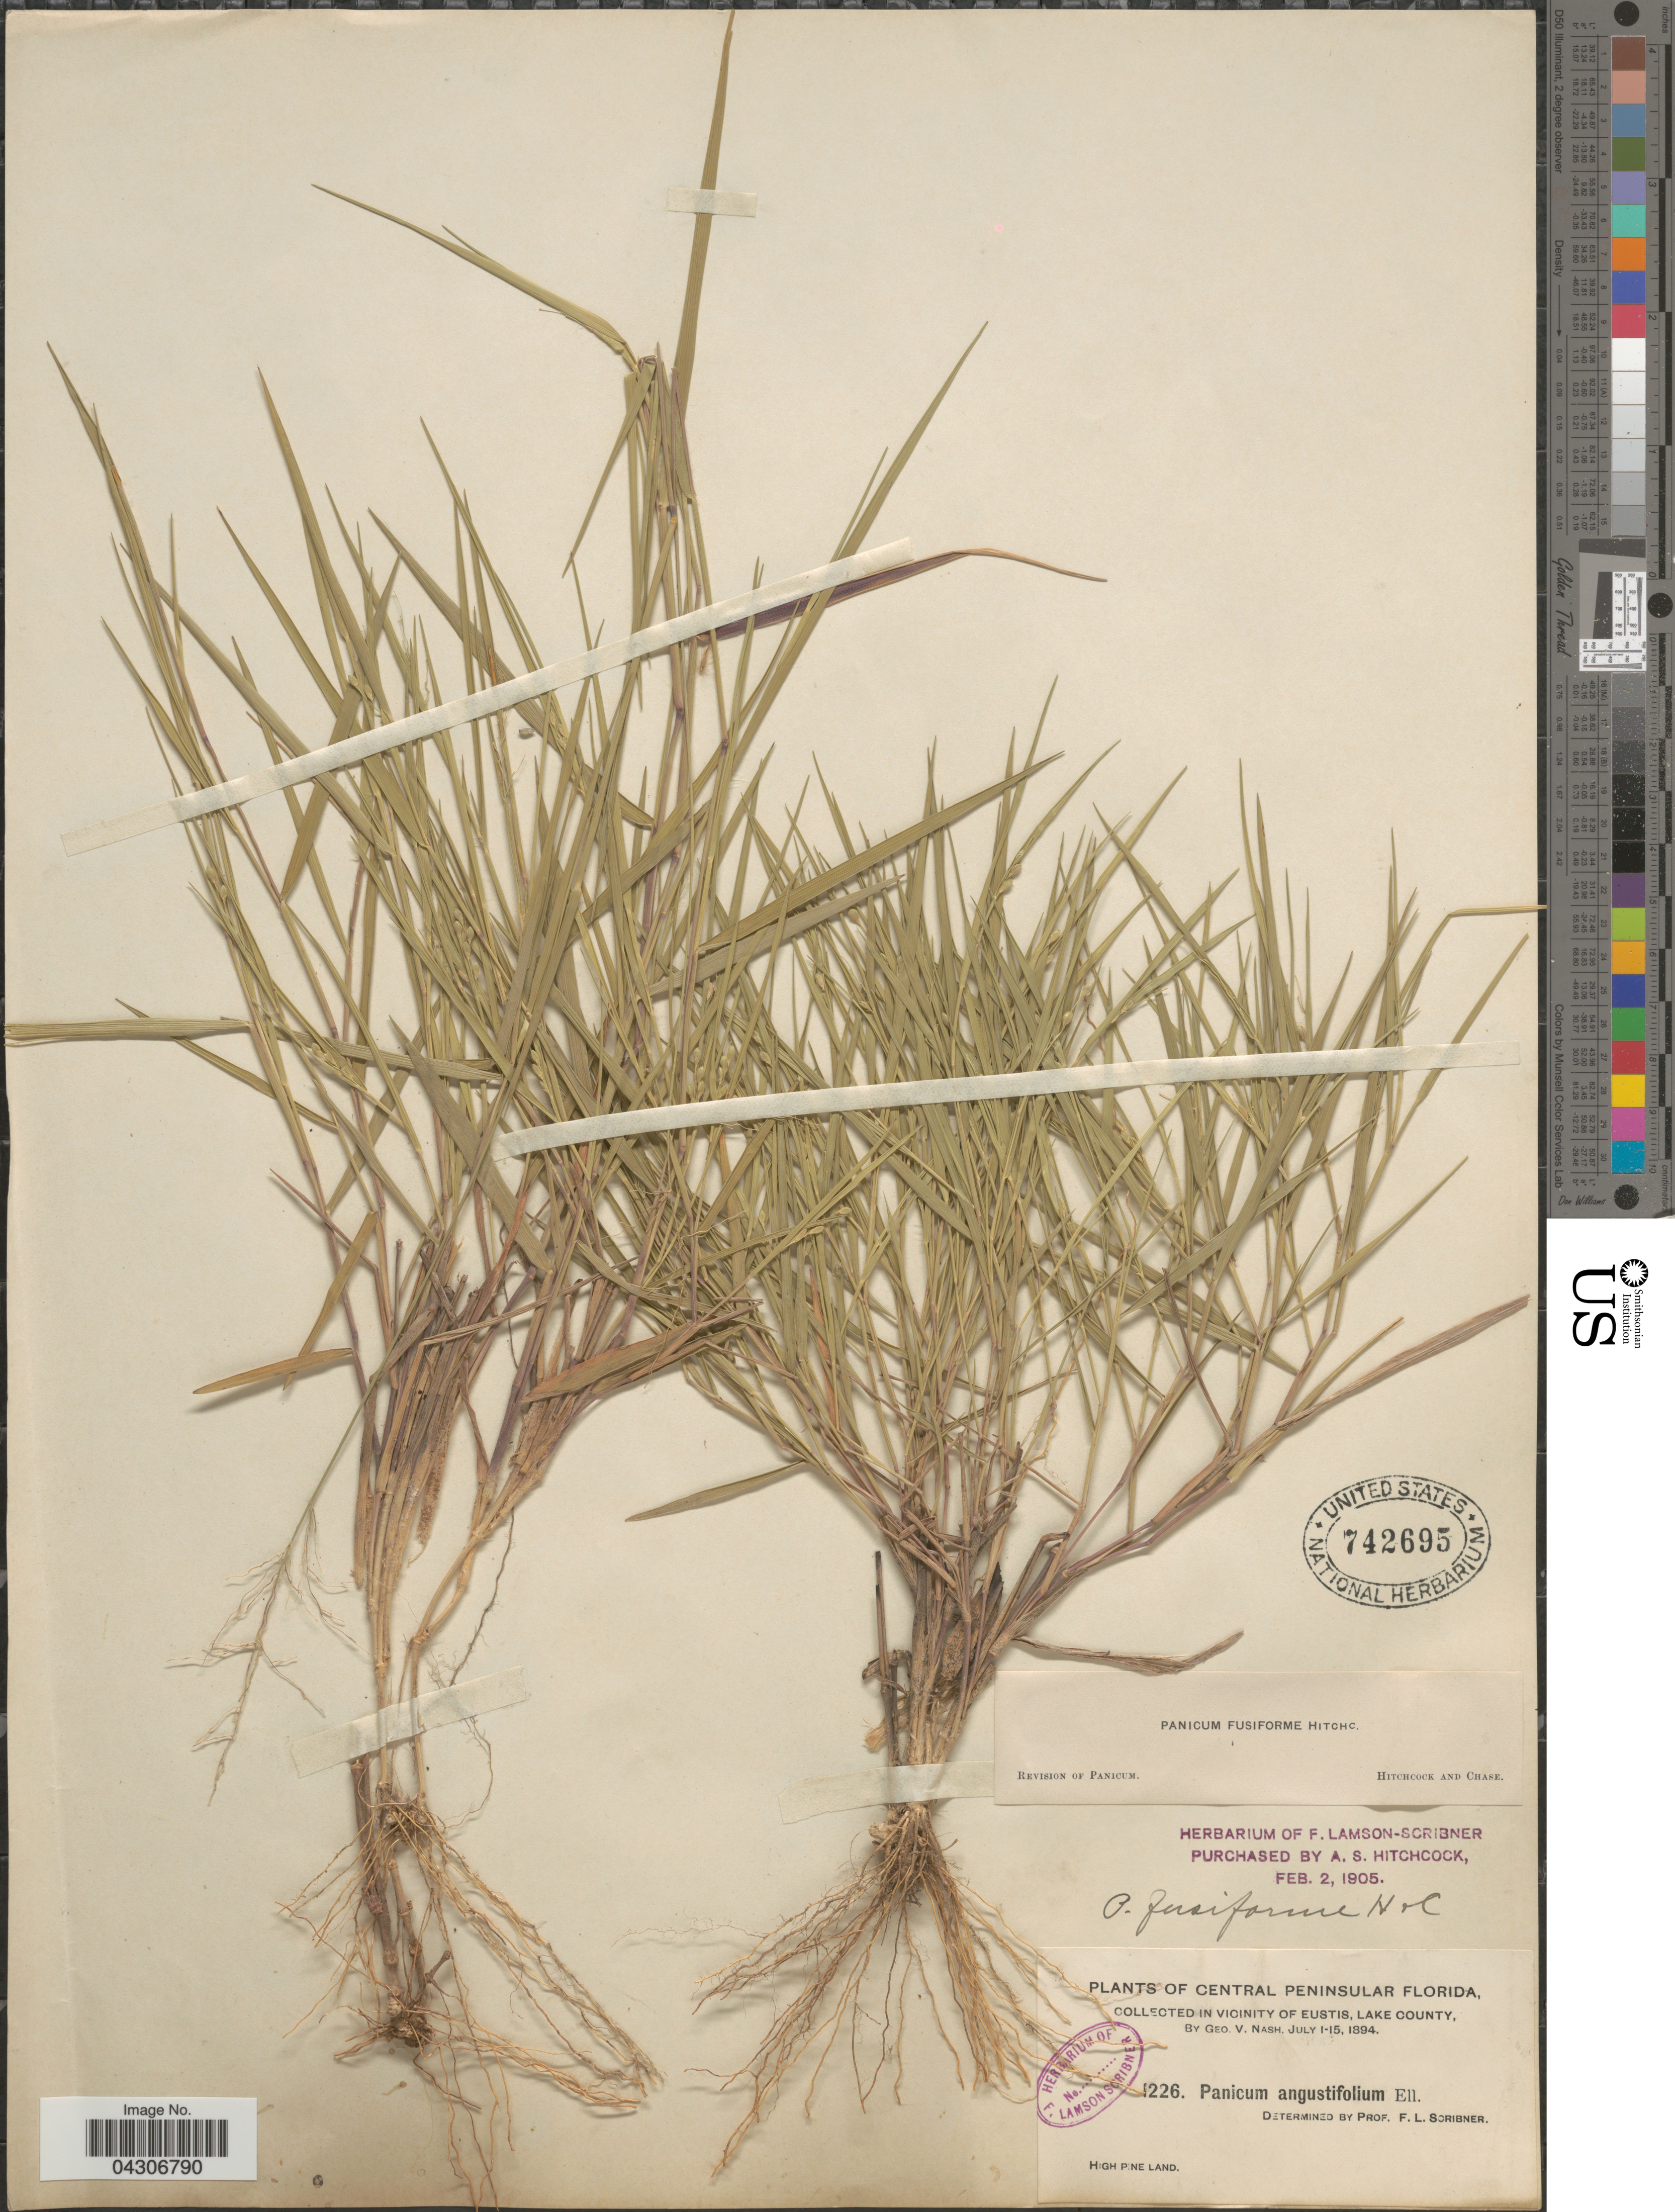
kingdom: Plantae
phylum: Tracheophyta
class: Liliopsida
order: Poales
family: Poaceae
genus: Dichanthelium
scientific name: Dichanthelium aciculare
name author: (Desv. ex Poir.) Gould & C.A. Clark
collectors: G. V. Nash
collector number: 1226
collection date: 1894-07-01/1894-07-15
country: United States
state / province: Florida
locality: Central Peninsular Florida. In Vicinity Of Eustis,Lake County.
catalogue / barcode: US 742695